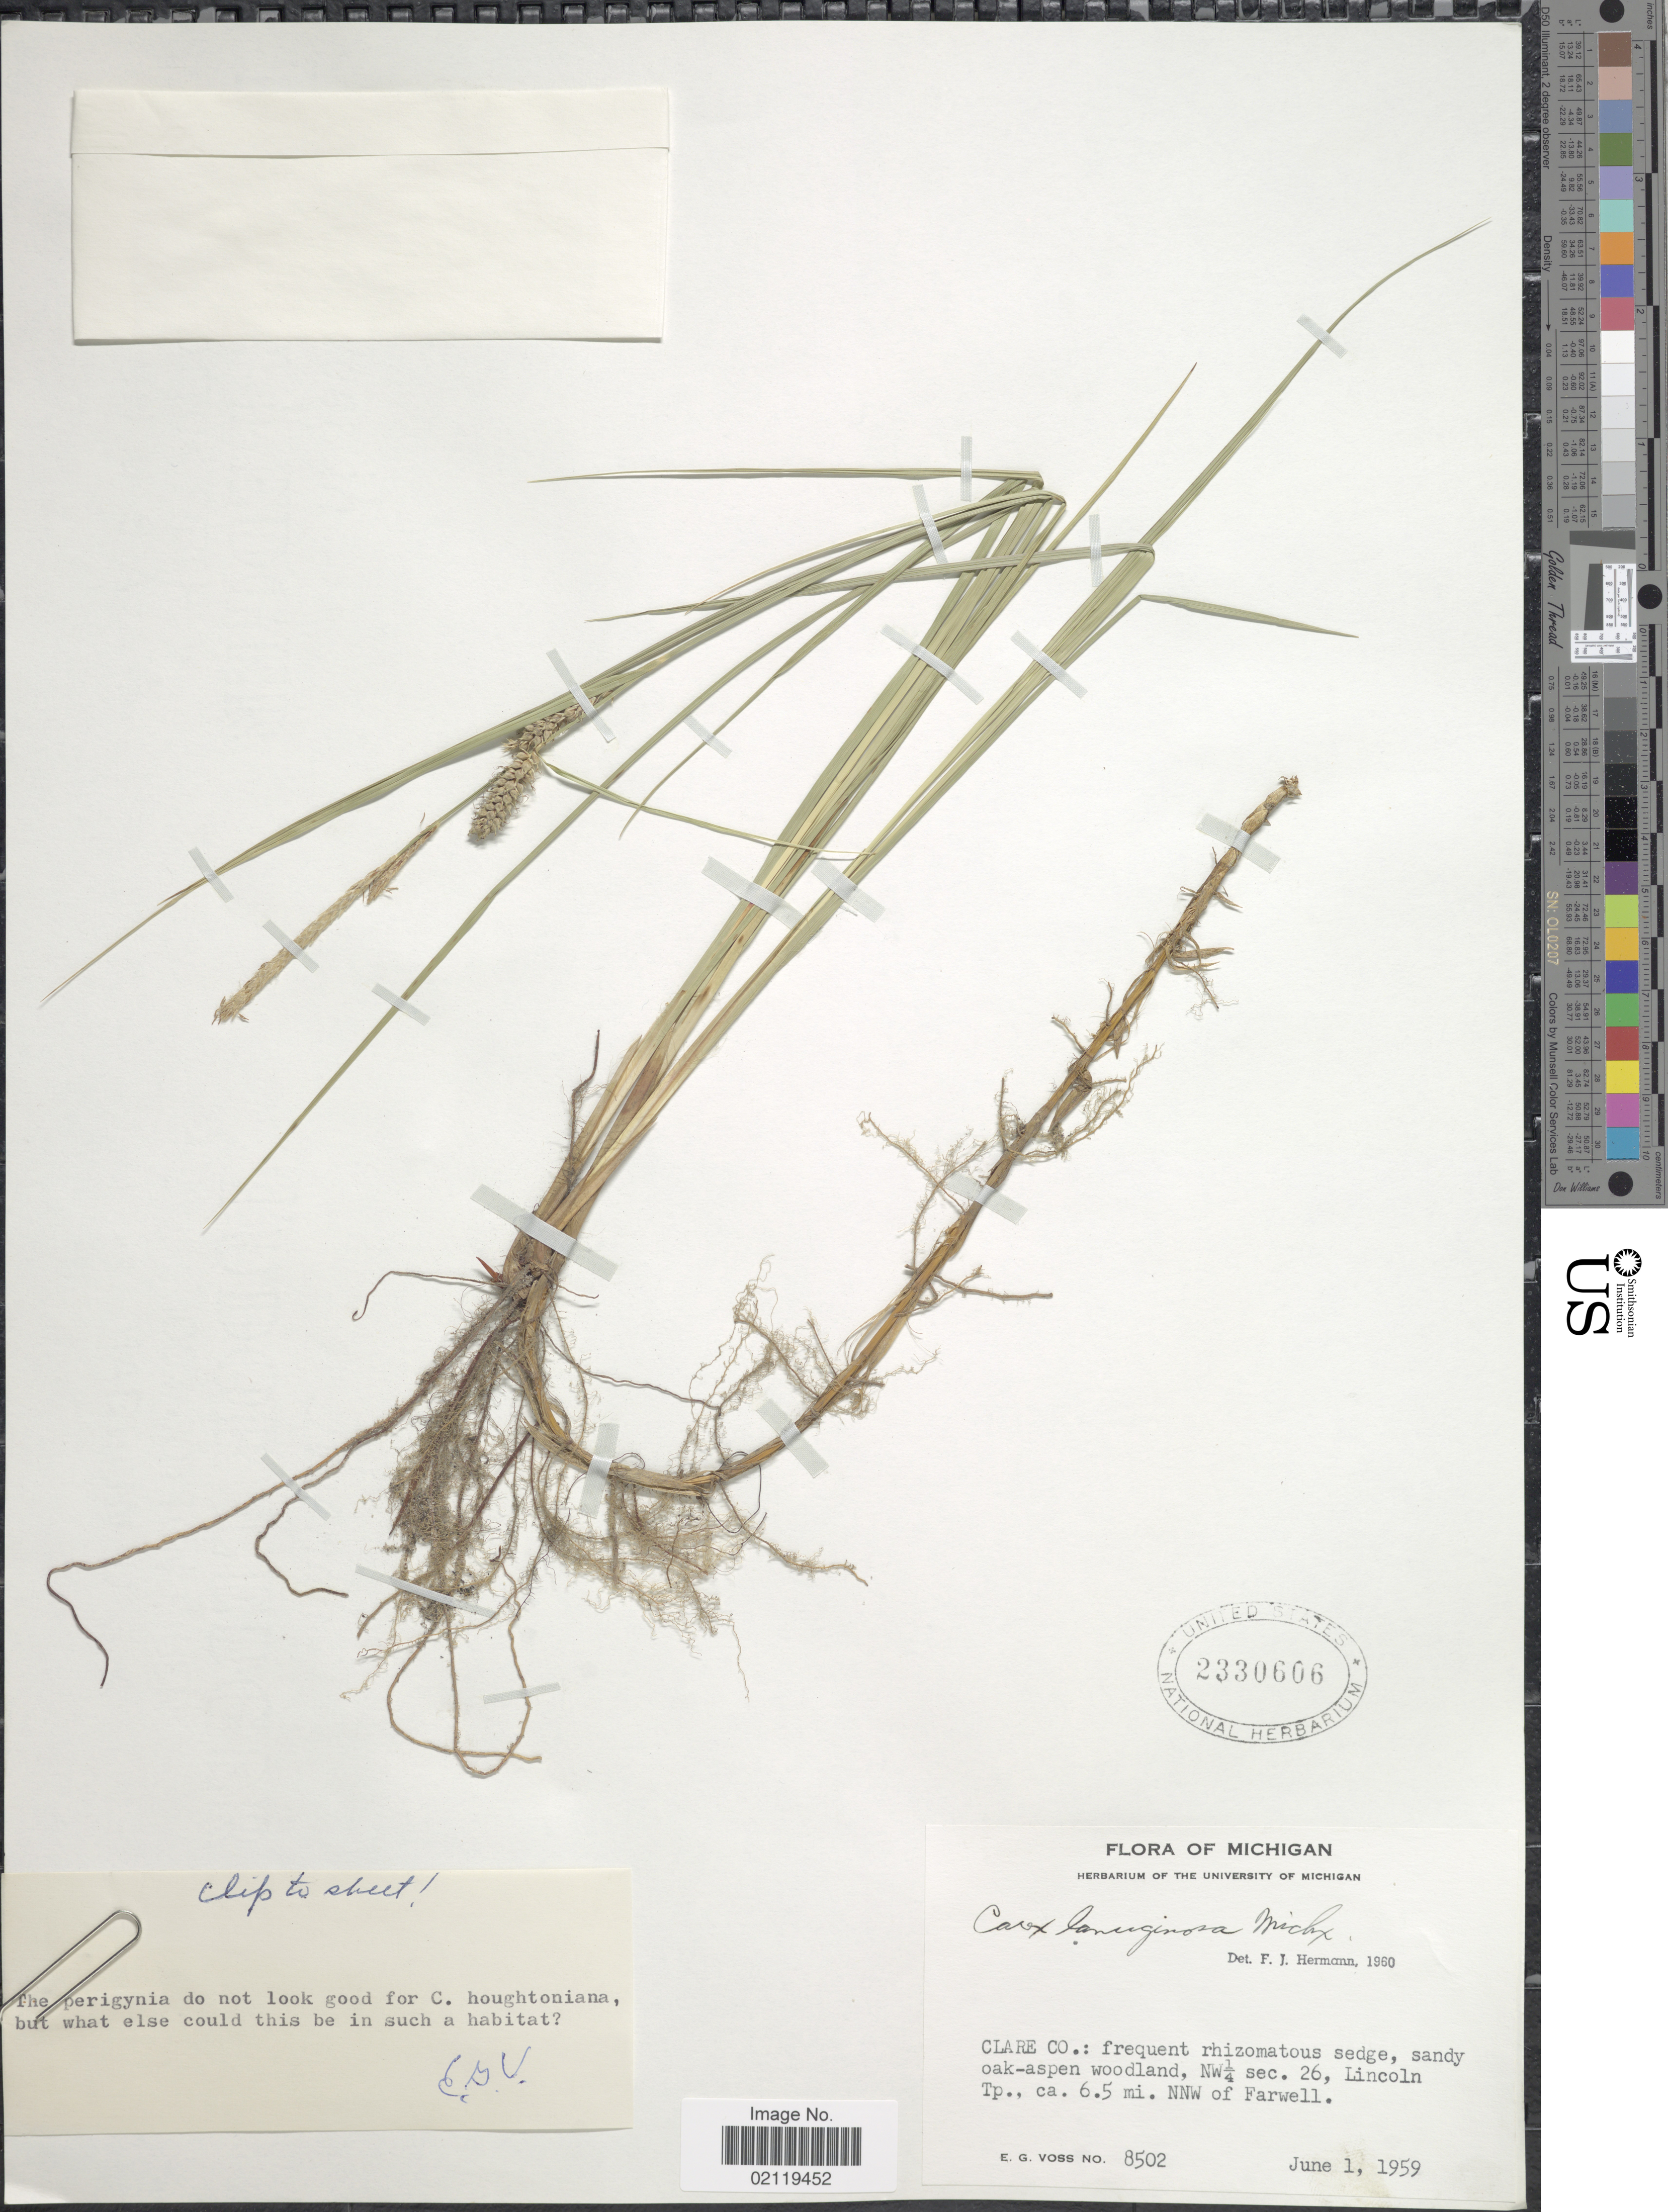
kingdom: Plantae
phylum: Tracheophyta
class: Liliopsida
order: Poales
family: Cyperaceae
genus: Carex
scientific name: Carex pellita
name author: Muhl. ex Willd.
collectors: E. G. Voss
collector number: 8502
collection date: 1959-06-01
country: United States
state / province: Michigan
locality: Clare Co.: NW1/4 sec. 26, Lincoln Tp., ca. 6.5 mi. NNW of Farwell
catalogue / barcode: US 2330606